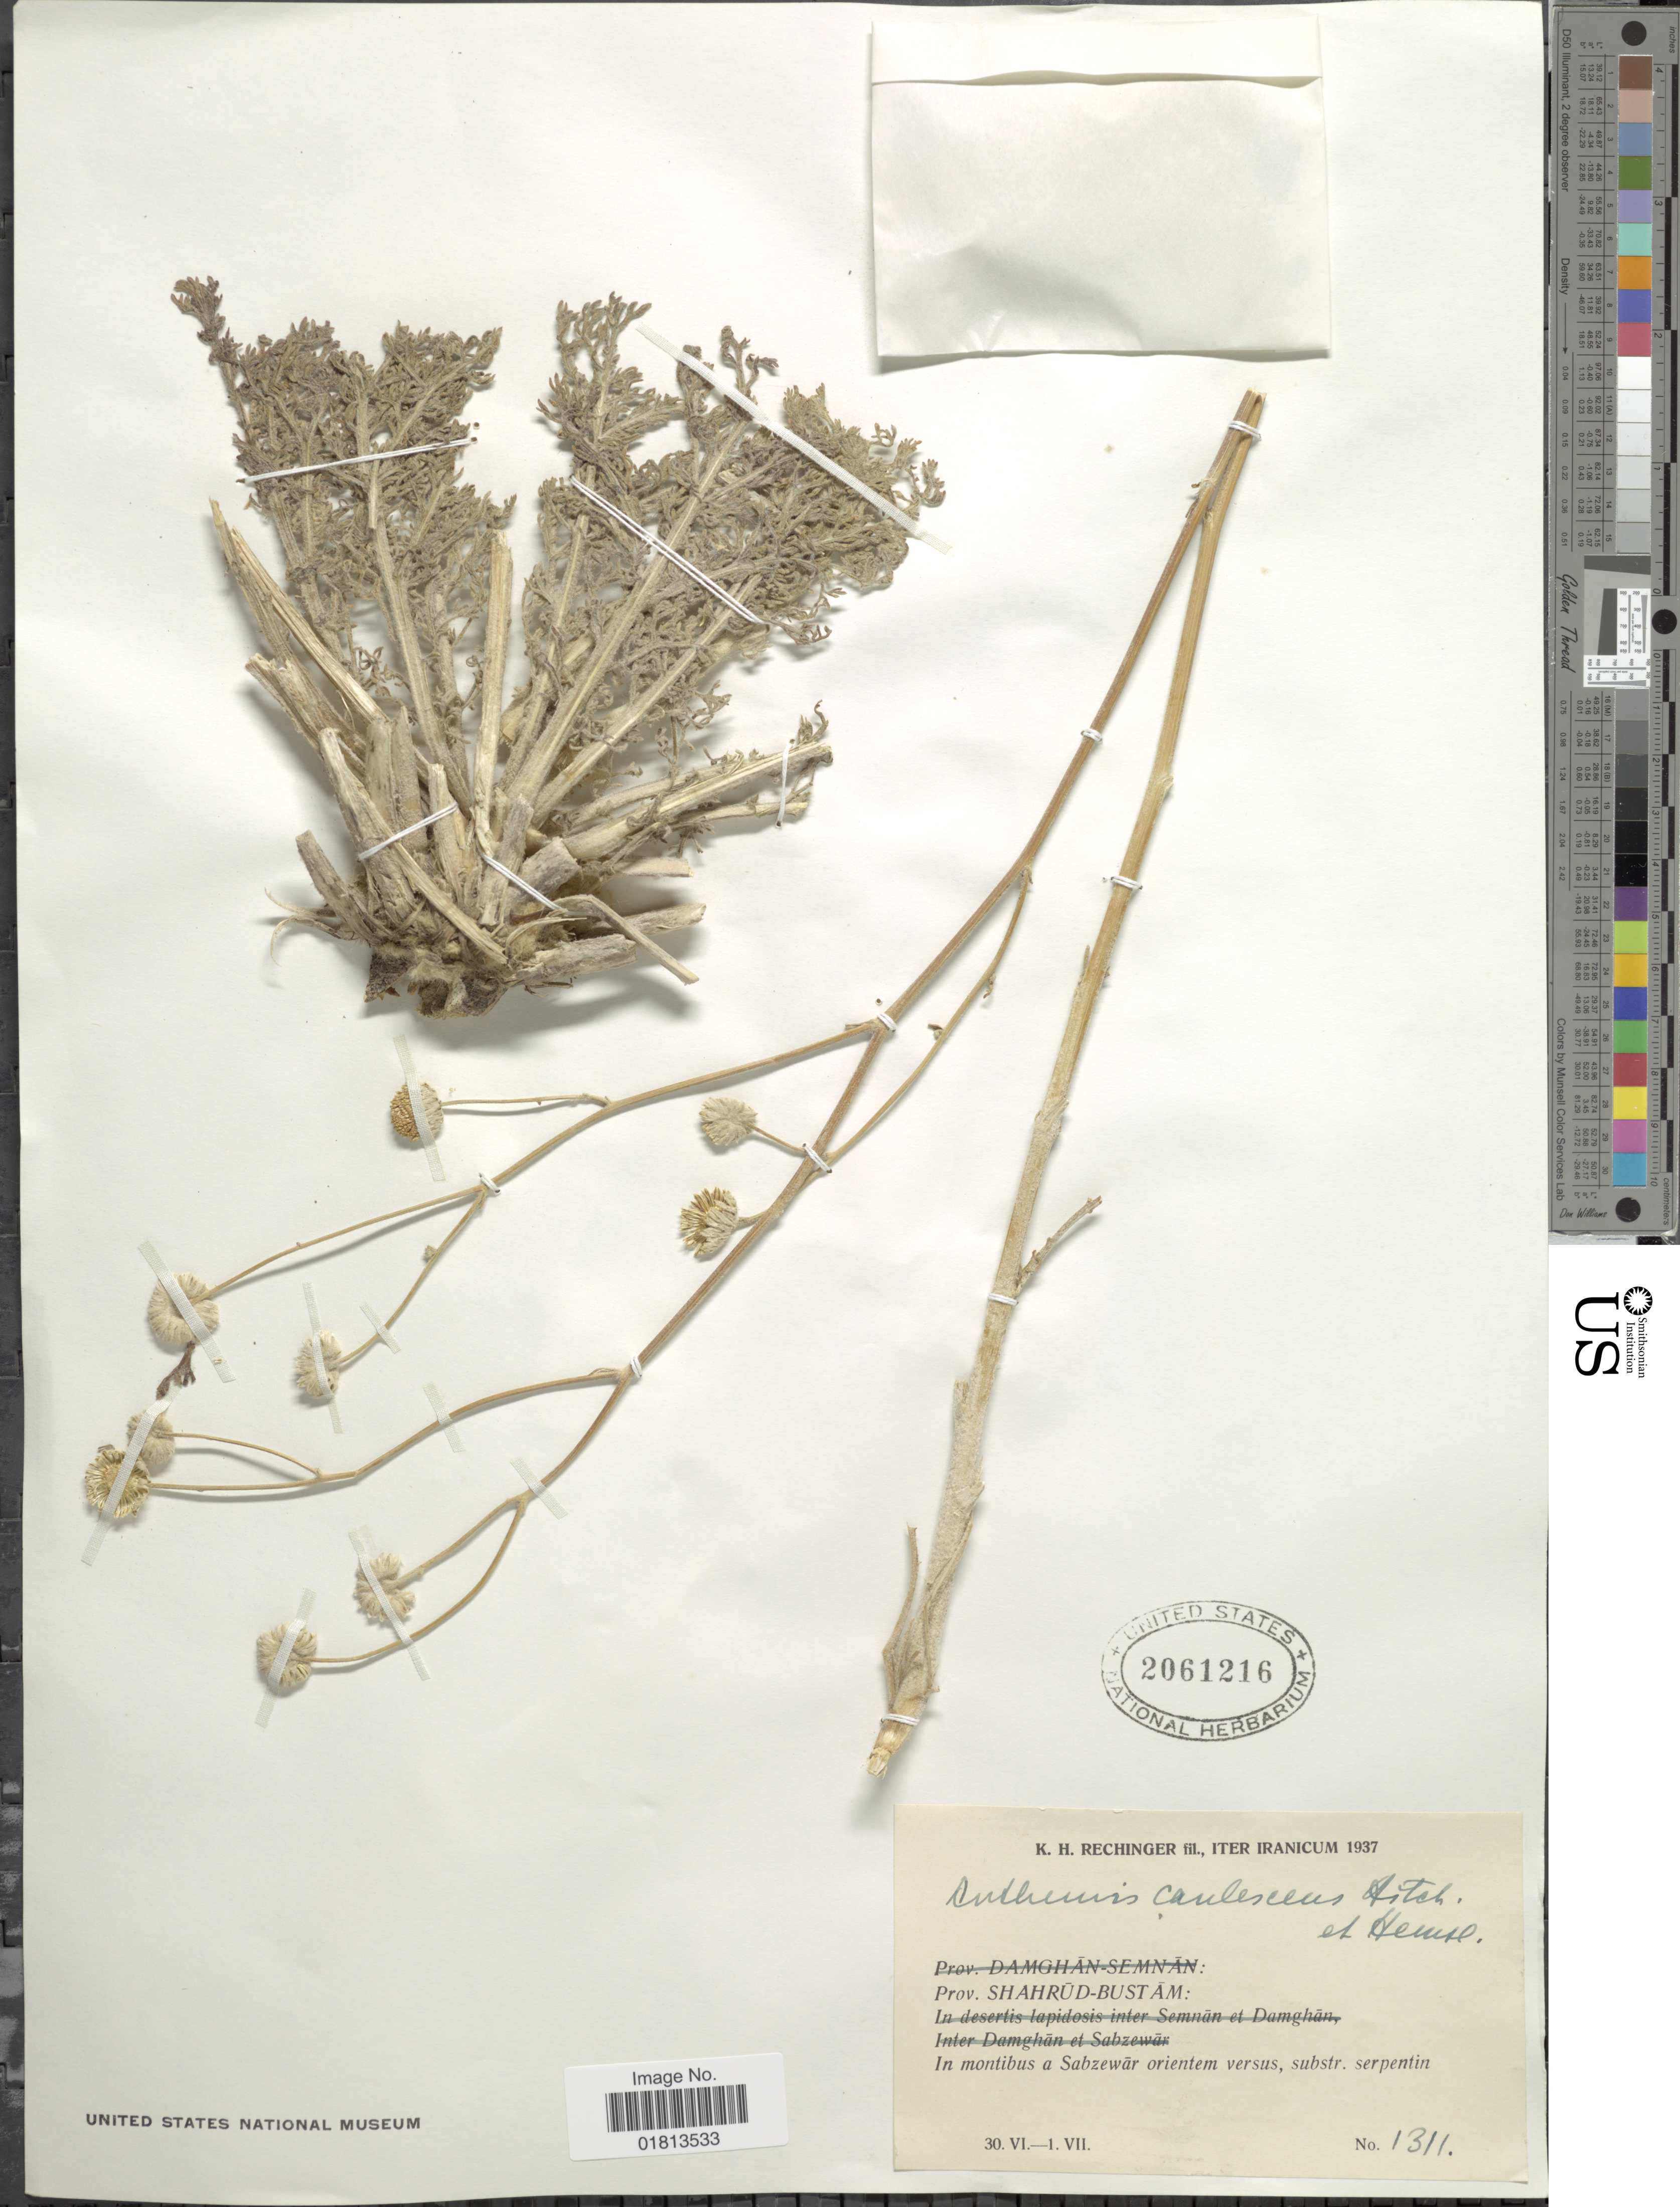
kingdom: Plantae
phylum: Tracheophyta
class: Magnoliopsida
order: Asterales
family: Asteraceae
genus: Sclerorhachis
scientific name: Sclerorhachis caulescens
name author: (Aitch. & Hemsl.) Rech. f.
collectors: K. H. Rechinger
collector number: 1311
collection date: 1937-06-30/1937-07-01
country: Iran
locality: Iter Iranicum, Prov. Shahrud-Bustam, In montibus a Sabzewar orientem versus, substr. serpentin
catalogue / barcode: US 2061216